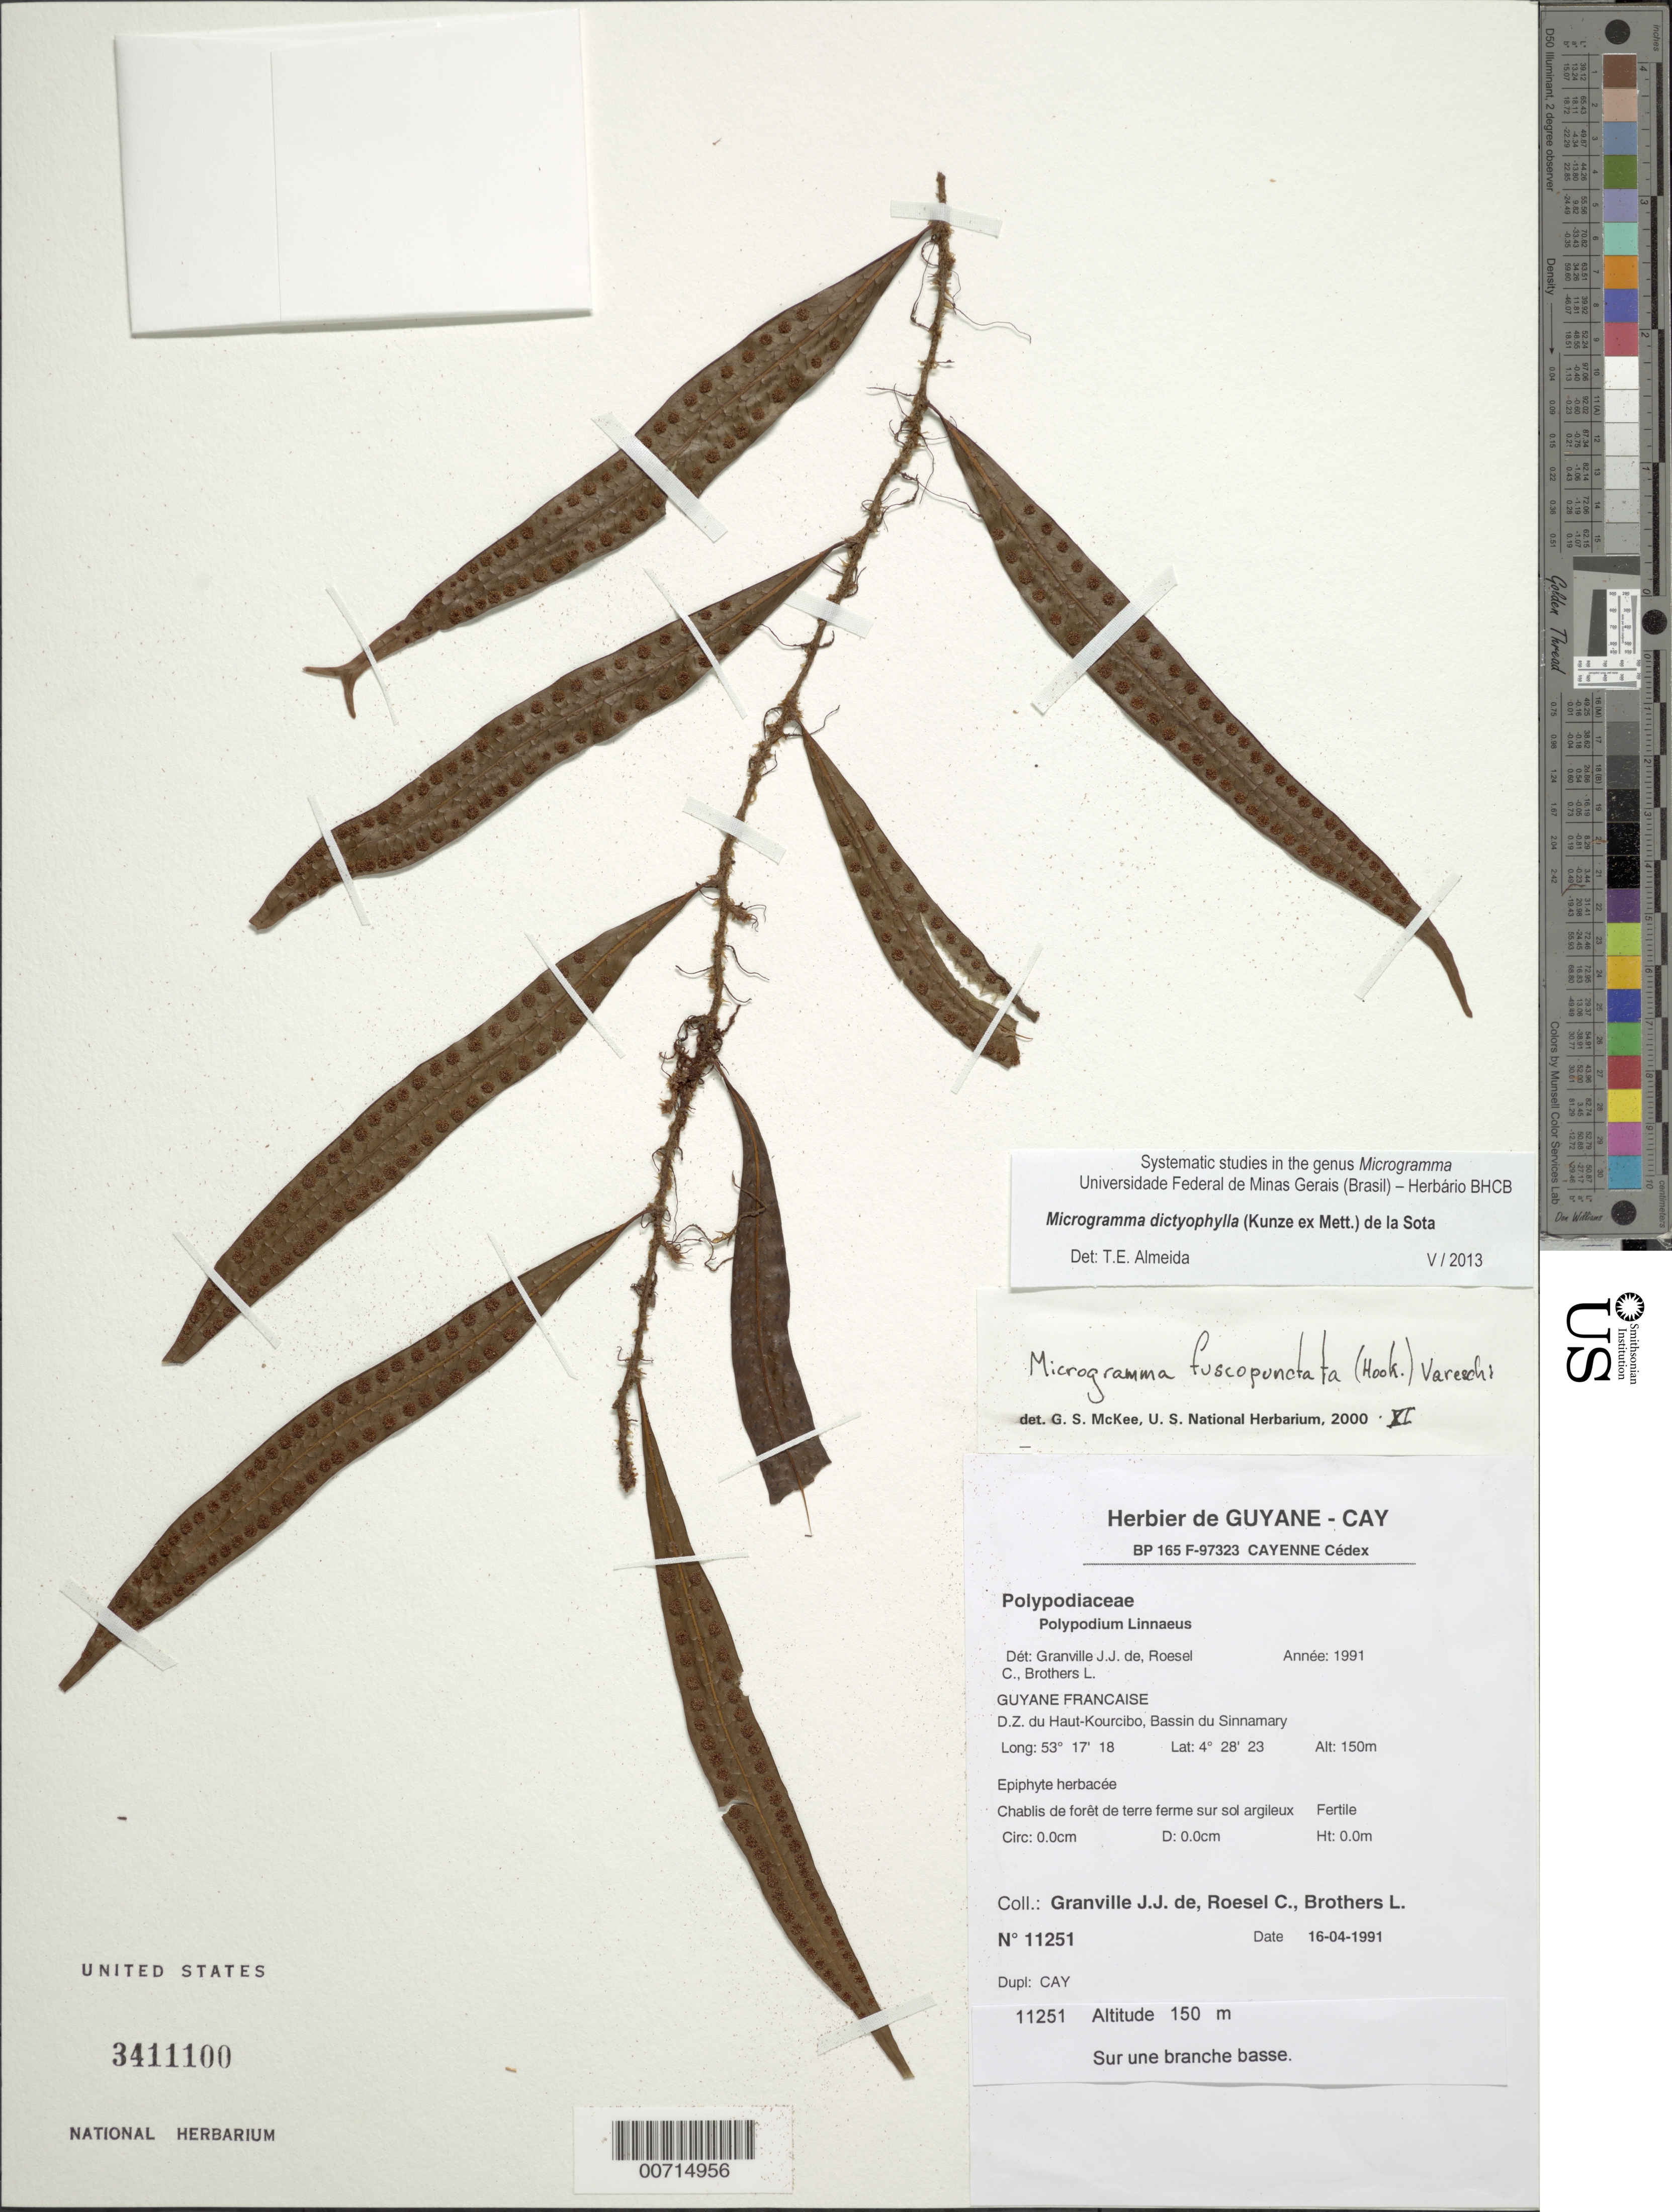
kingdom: Plantae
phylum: Tracheophyta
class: Polypodiopsida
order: Polypodiales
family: Polypodiaceae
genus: Microgramma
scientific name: Microgramma dictyophylla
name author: (Kunze ex Mett.) de la Sota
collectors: J.-J. de Granville, C. S. Roesel & L. Brothers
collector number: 11251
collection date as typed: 16-Apr-91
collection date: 1991-04-16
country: French Guiana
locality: D.Z. du Haut-Kourcibo, Bassin du Sinnamary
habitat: Chablis de forêt de terre ferme sur sol argileux, sur une branche basse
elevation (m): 150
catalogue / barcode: US 3411100